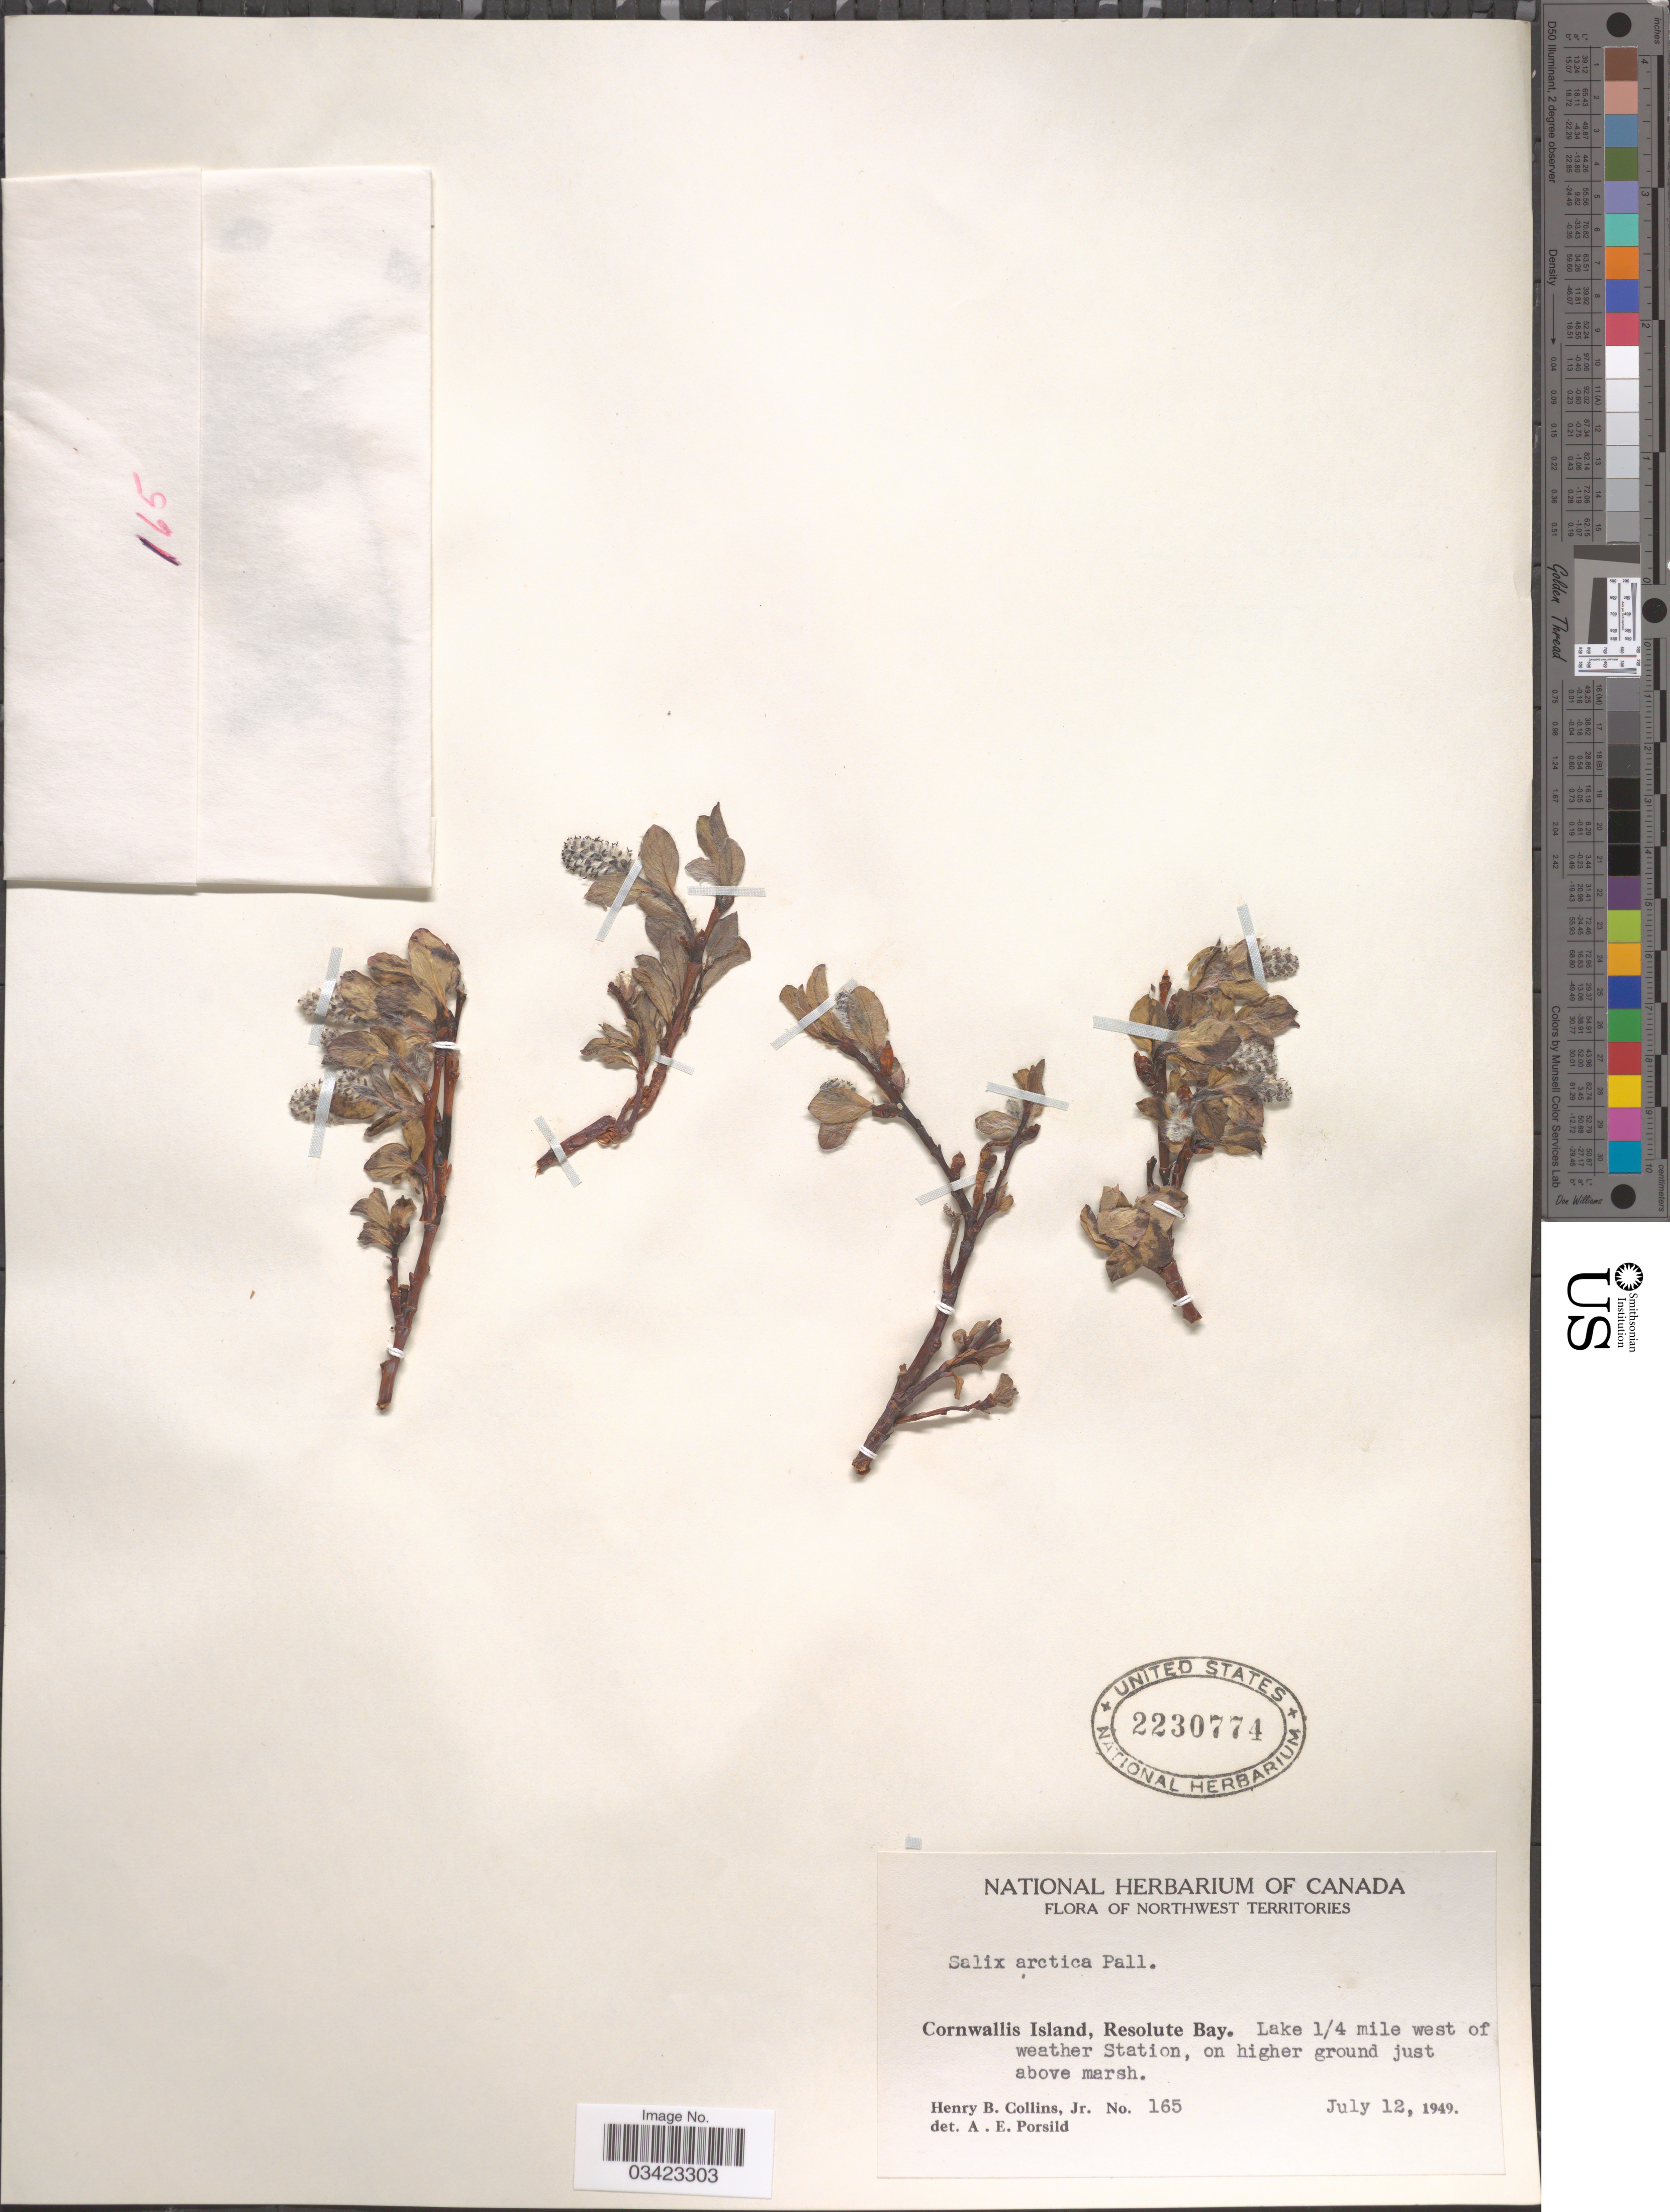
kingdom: Plantae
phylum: Tracheophyta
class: Magnoliopsida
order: Malpighiales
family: Salicaceae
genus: Salix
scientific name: Salix arctica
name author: Pall.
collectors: H. Collins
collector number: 165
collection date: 1949-07-12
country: Canada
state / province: Northwest Territories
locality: Cornwallis Island, Resolute Bay. Lake ¼ mile west of weather Station.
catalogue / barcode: US 2230774